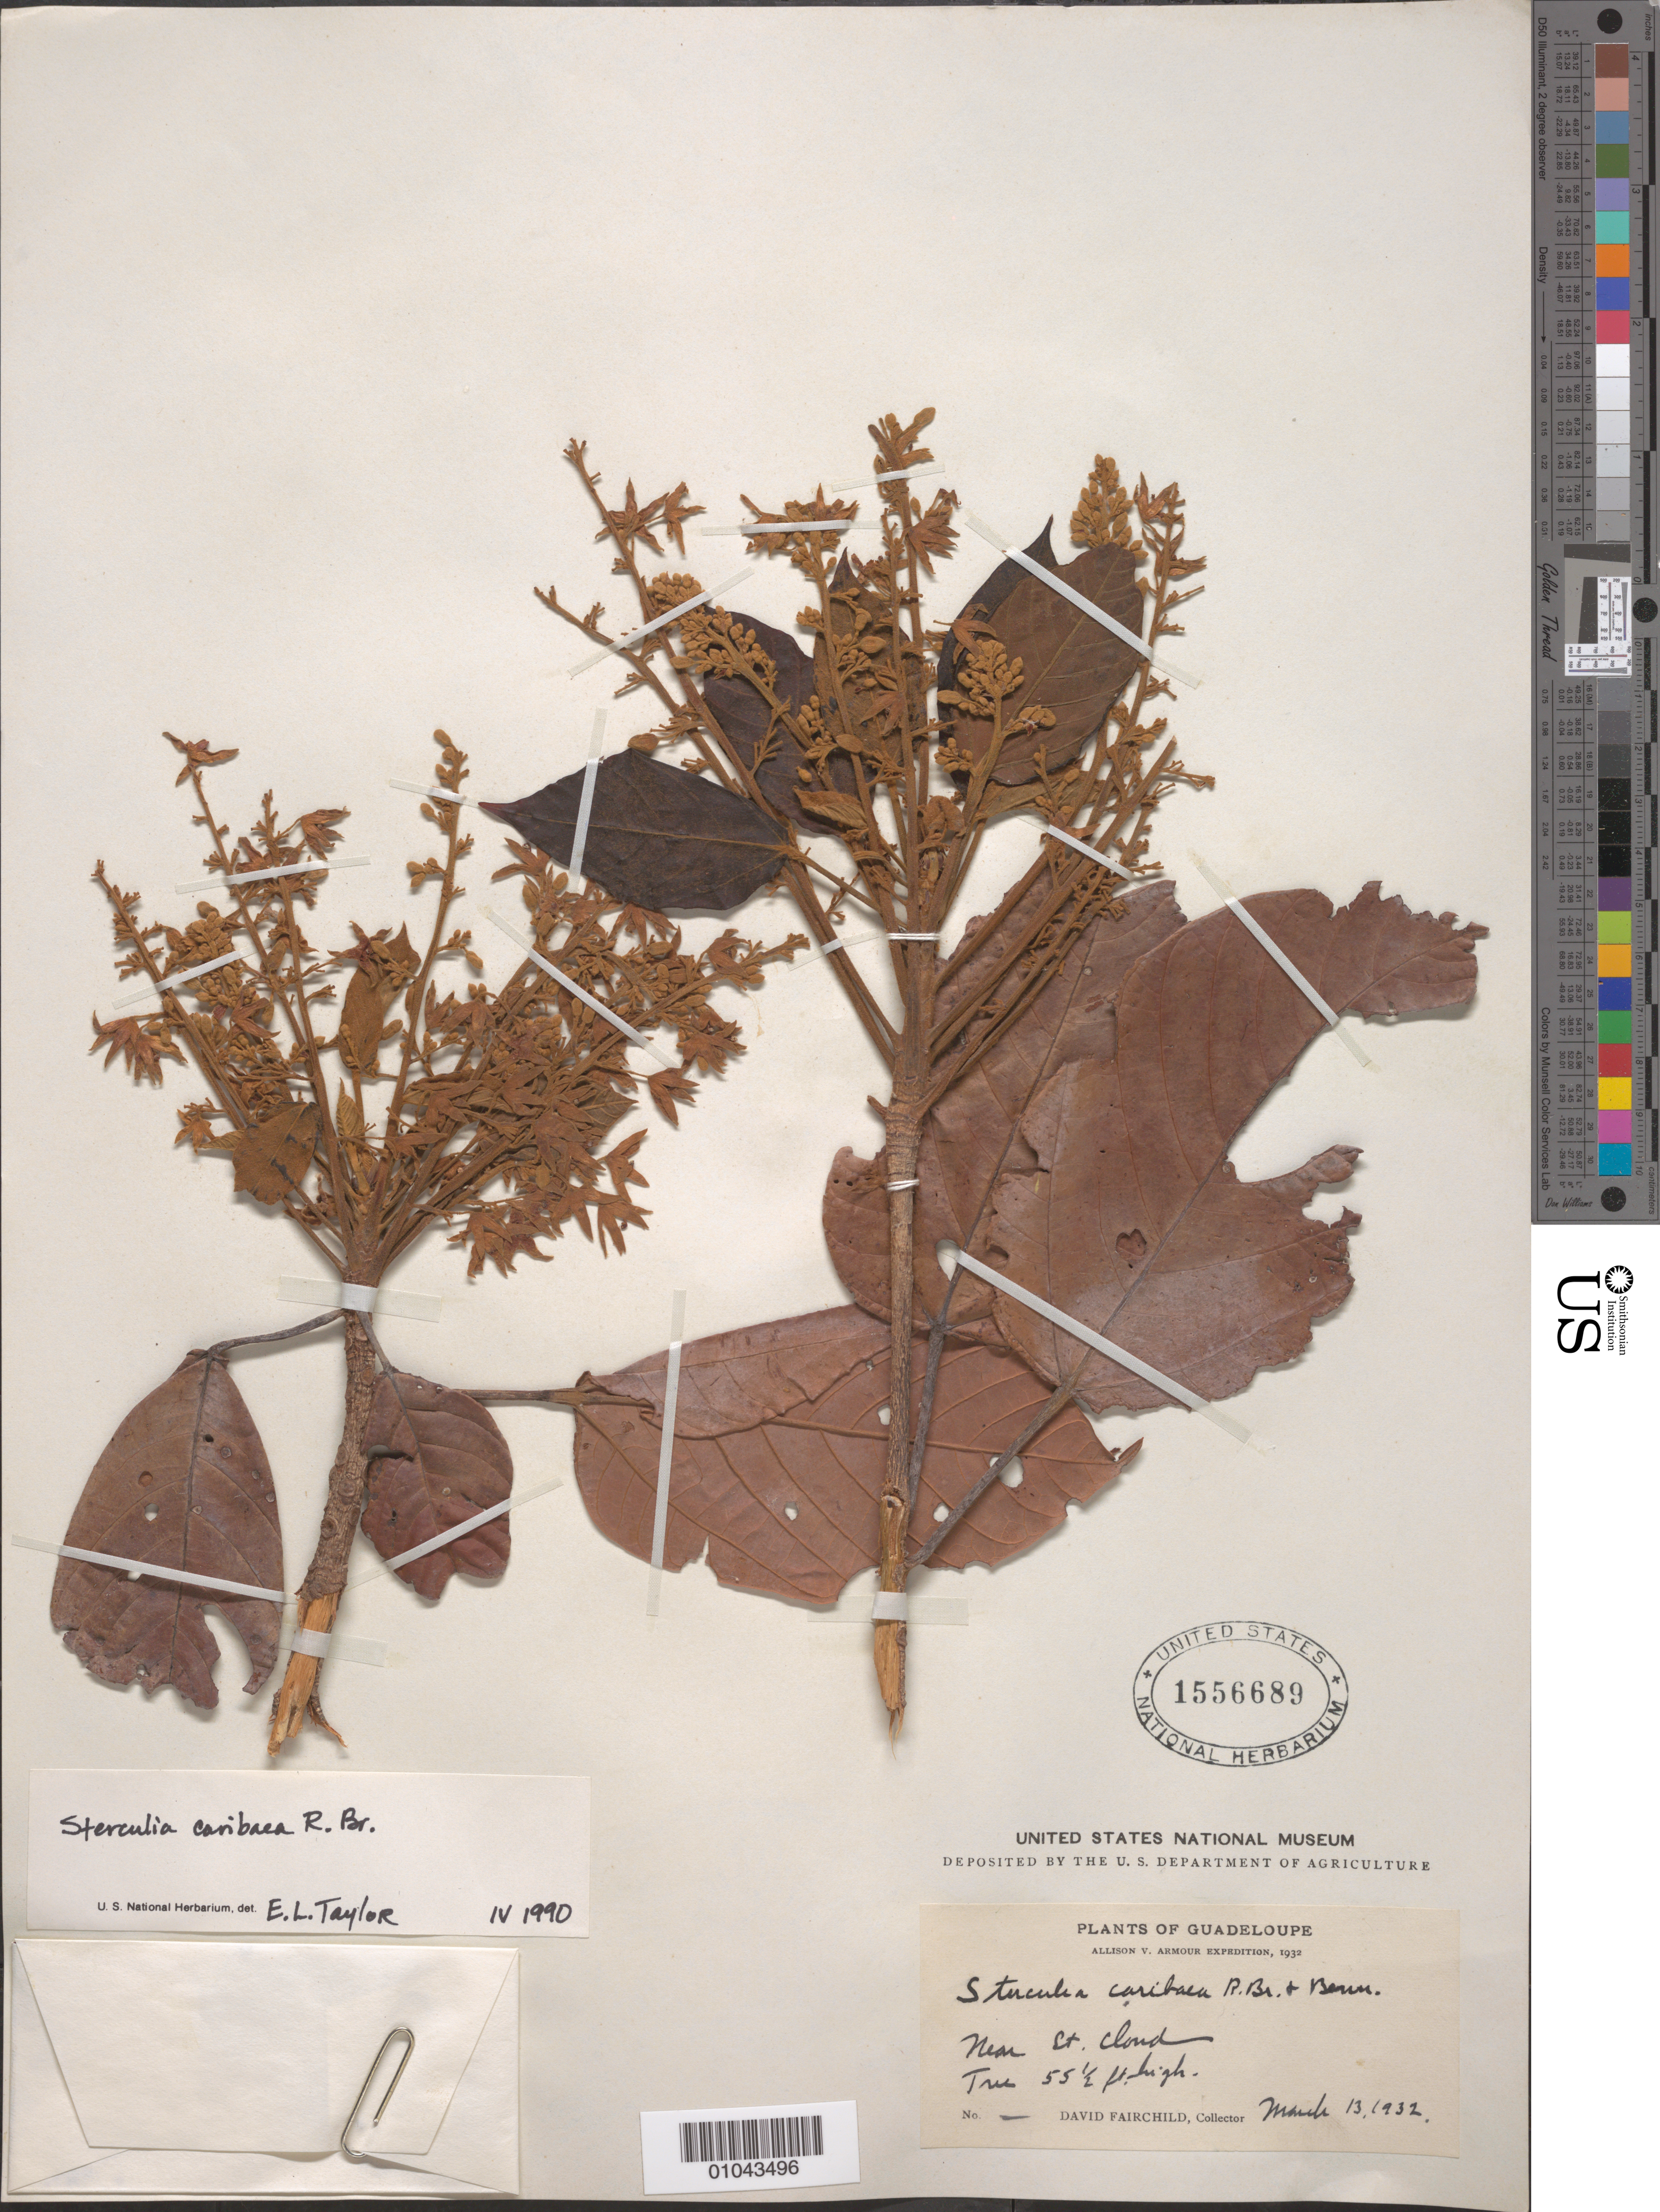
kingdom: Plantae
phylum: Tracheophyta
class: Magnoliopsida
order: Malvales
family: Malvaceae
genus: Sterculia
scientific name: Sterculia caribaea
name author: R. Br.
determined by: Taylor, E. L.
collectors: D. Fairchild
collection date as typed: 13 Mar 1932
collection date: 1932-03-13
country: Guadeloupe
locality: Near St. Cloud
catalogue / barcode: US 1556689